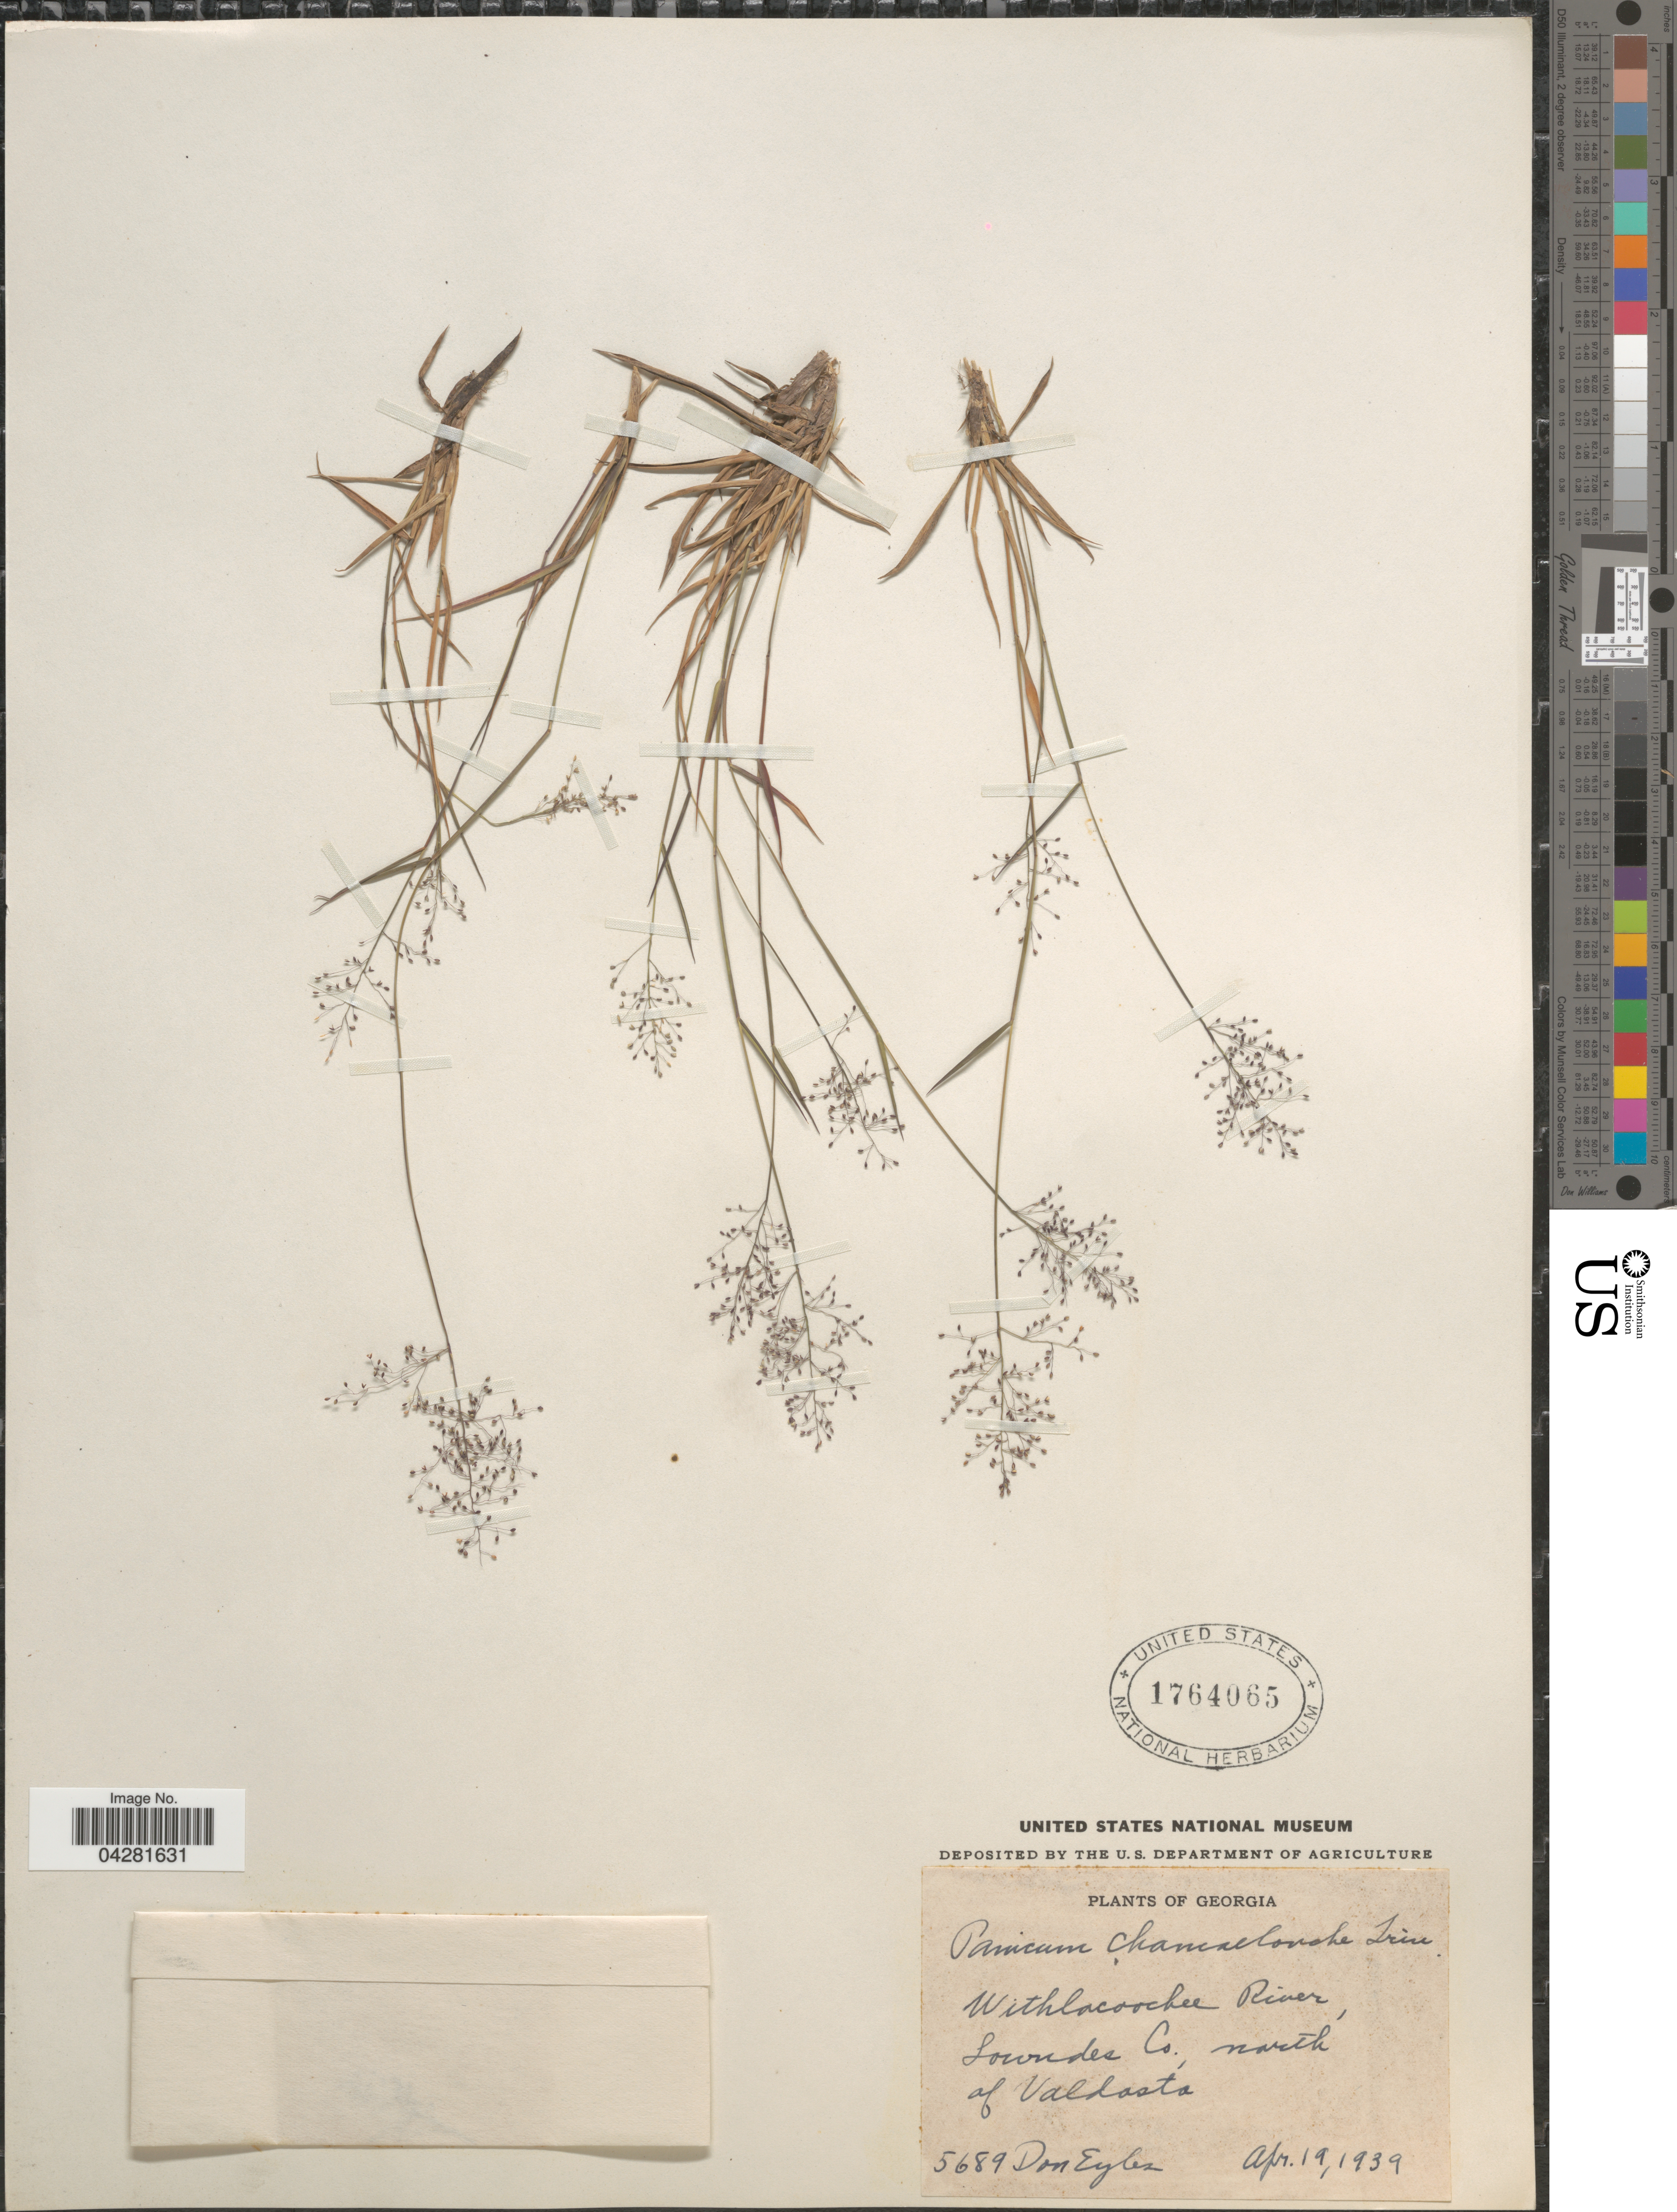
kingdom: Plantae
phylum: Tracheophyta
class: Liliopsida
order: Poales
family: Poaceae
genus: Dichanthelium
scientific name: Dichanthelium ensifolium var. ensifolium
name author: (Baldwin ex Elliot) Gould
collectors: D. Eyles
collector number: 5689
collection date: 1939-04-19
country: United States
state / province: Georgia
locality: Withlacoochee River, Lowndes Co., north of Valdosta.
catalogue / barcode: US 1764065